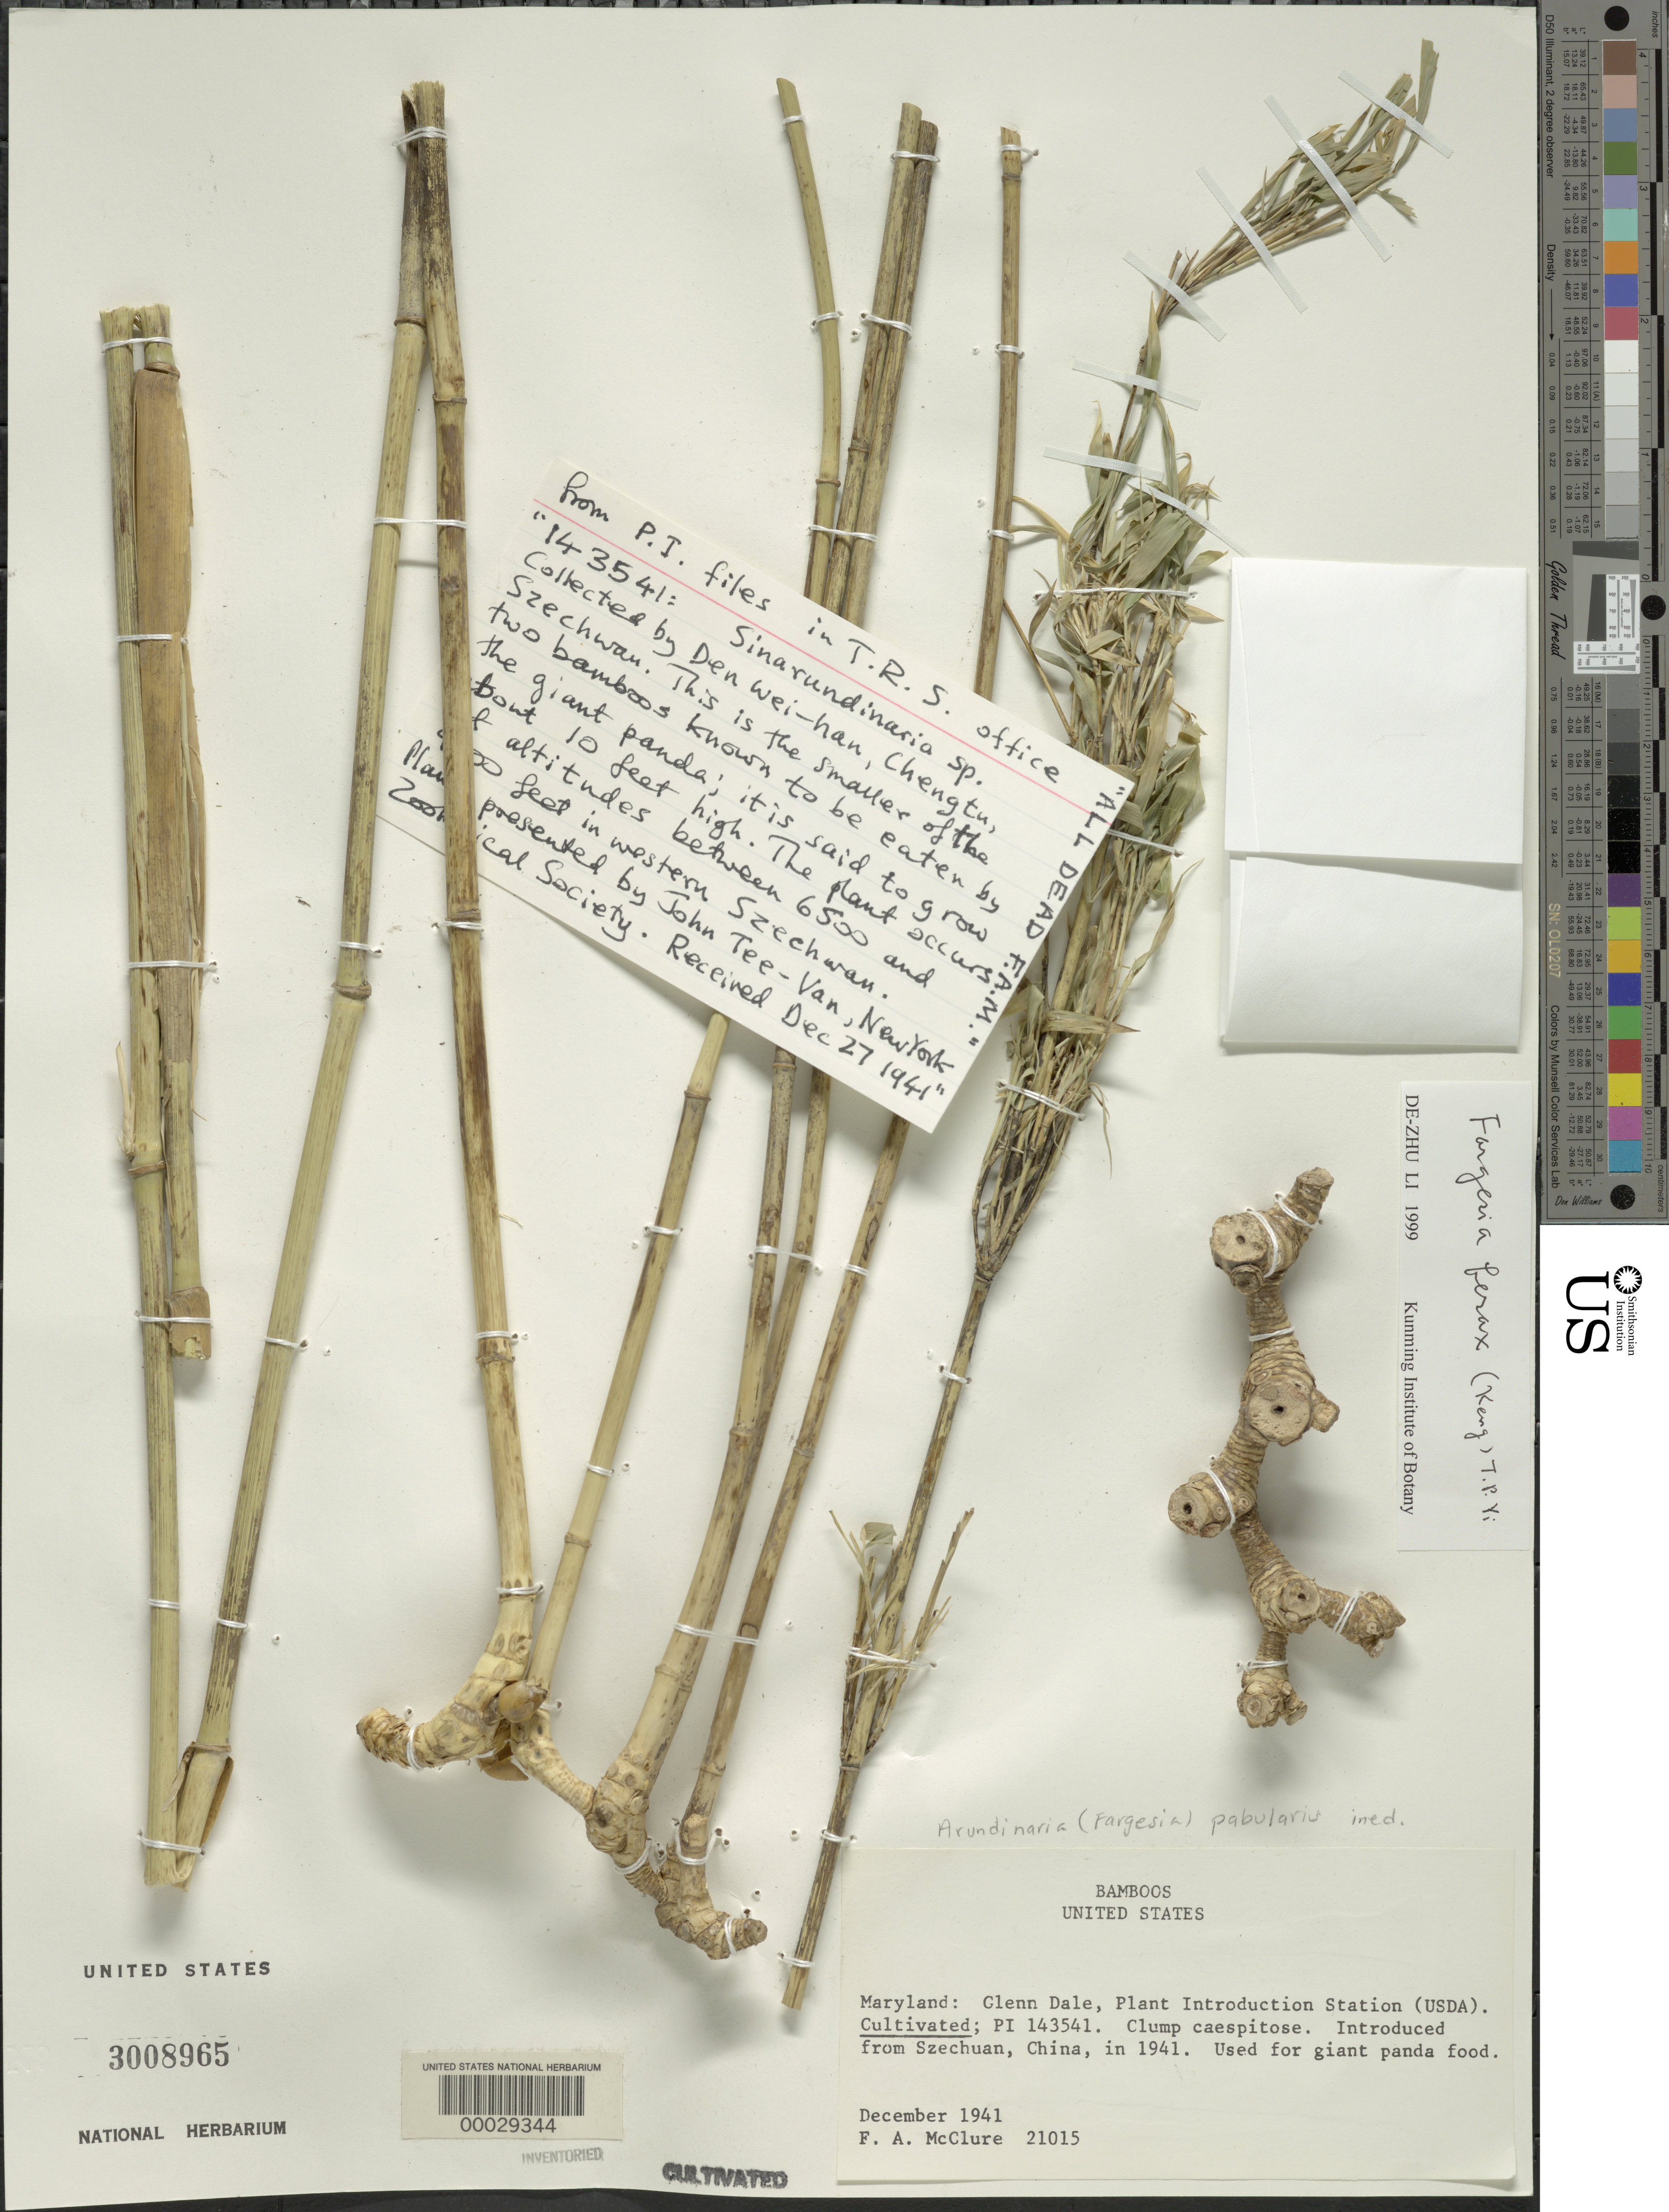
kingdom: Plantae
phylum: Tracheophyta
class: Liliopsida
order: Poales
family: Poaceae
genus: Fargesia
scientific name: Fargesia ferax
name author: (Keng) T.P. Yi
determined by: Li, D. Z.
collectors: F. A. McClure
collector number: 21015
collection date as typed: Dec 1941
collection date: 1941-12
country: United States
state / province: Maryland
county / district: Prince George's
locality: Plant introduction station, glenn dale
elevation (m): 1830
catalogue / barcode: US 3008965